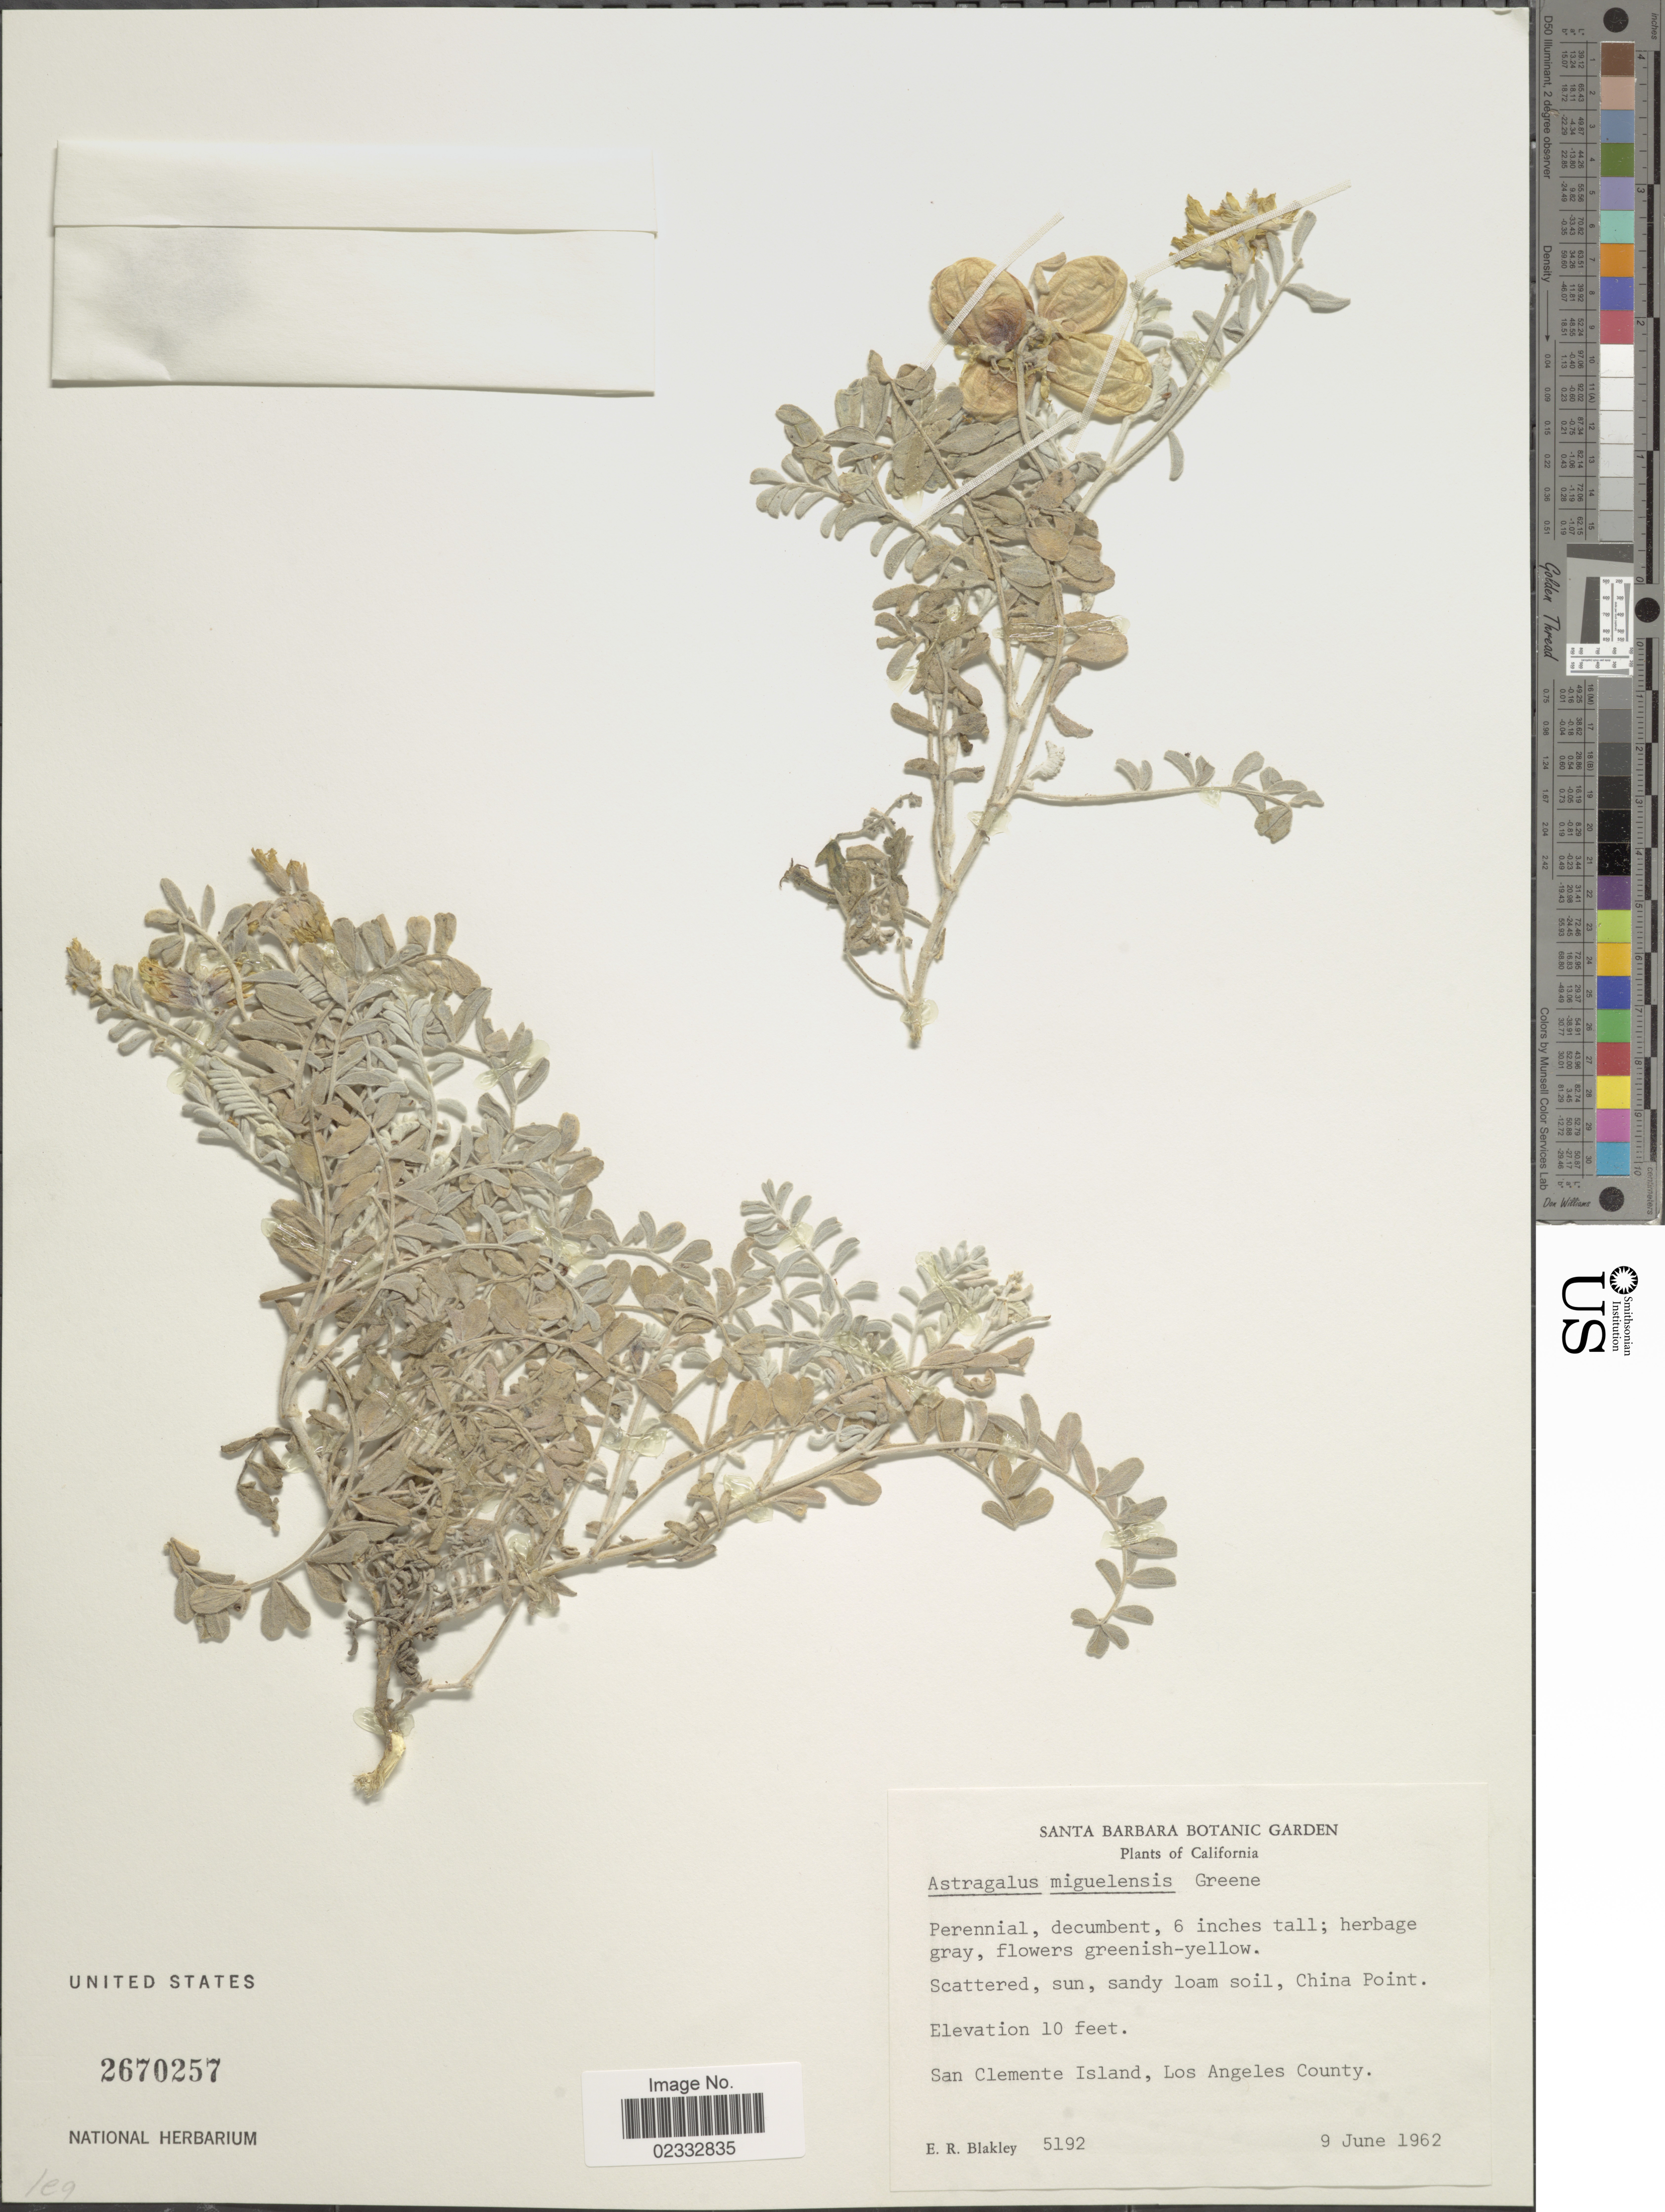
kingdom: Plantae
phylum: Tracheophyta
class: Magnoliopsida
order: Fabales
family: Fabaceae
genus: Astragalus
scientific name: Astragalus miguelensis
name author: Greene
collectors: E. R. Blakley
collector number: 5192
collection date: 1962-06-09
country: United States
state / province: California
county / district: Los Angeles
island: San Clemente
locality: Santa Barbara Botanic Garden, China Point, San Clemente Island, Los Angeles County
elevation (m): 3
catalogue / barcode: US 2670257